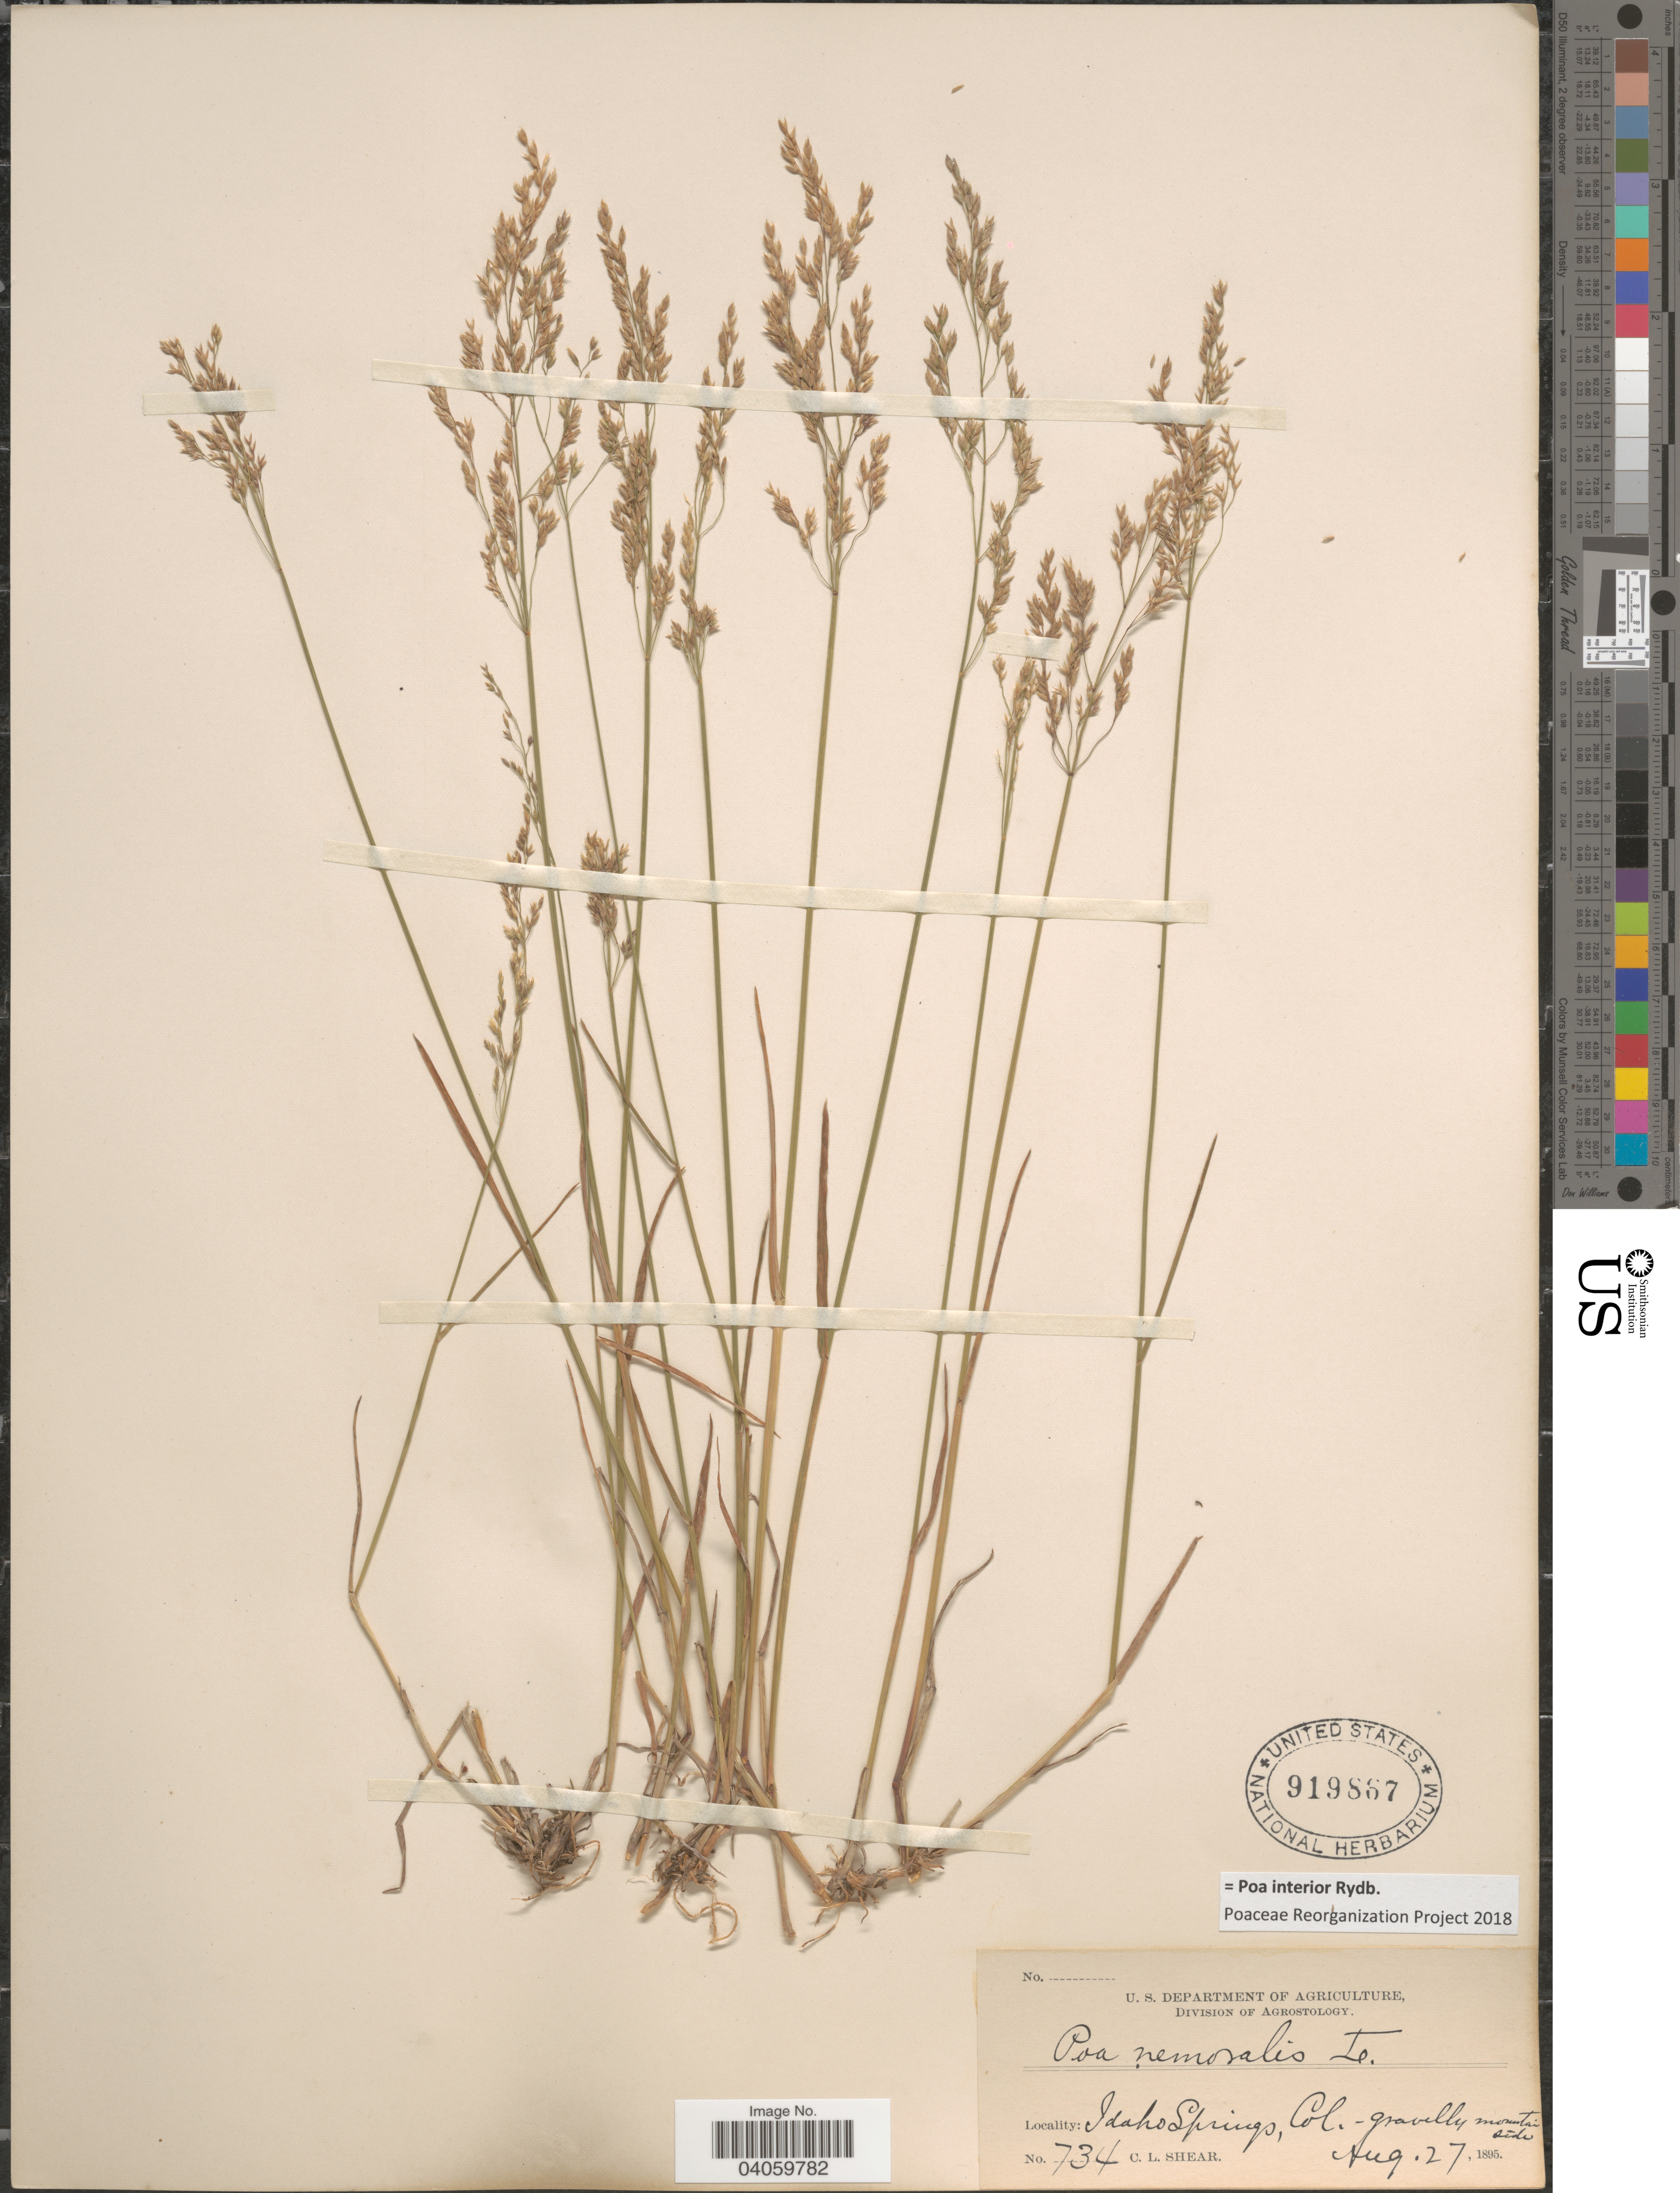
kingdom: Plantae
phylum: Tracheophyta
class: Liliopsida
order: Poales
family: Poaceae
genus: Poa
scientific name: Poa interior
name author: Rydb.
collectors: C. L. Shear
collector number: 734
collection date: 1895-08-27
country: United States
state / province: Colorado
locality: Idaho Springs.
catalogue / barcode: US 919867